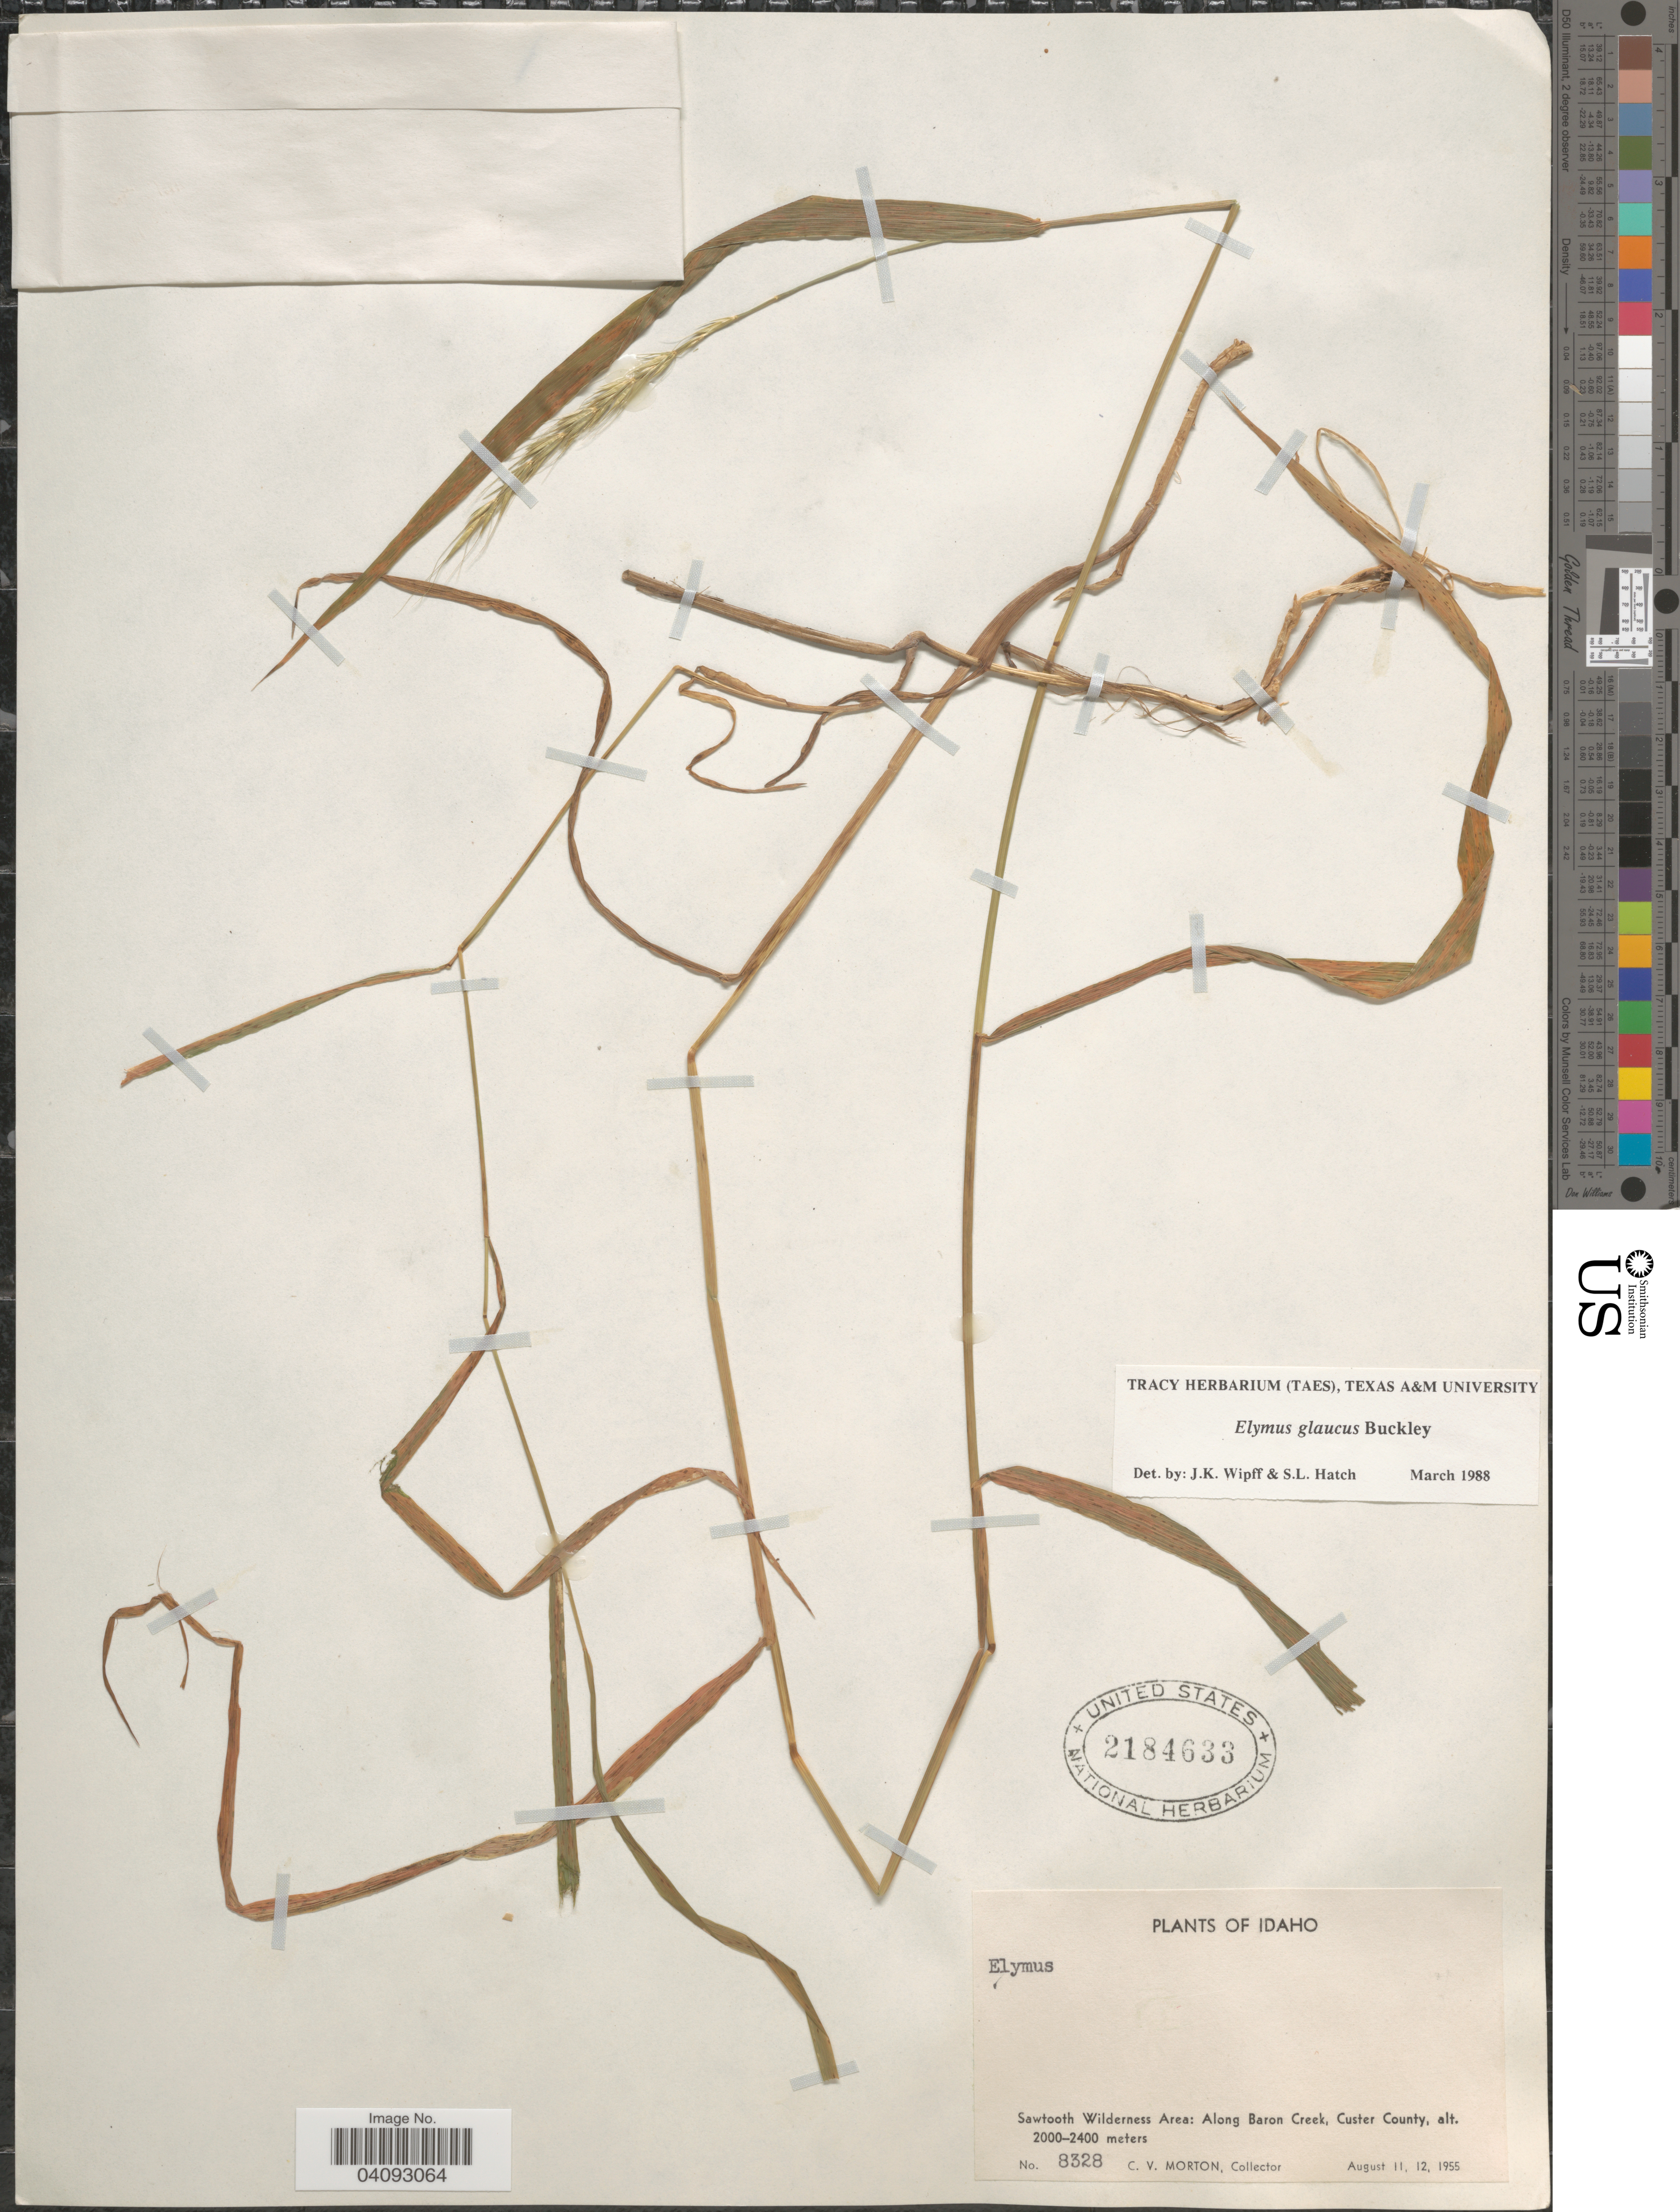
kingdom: Plantae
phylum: Tracheophyta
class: Liliopsida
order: Poales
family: Poaceae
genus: Elymus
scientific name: Elymus glaucus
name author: Buckley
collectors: C. V. Morton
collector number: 8328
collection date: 1955-08-11/1955-08-12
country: United States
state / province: Idaho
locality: Sawtooth Wilderness Area: Along Baron Creek, Custer County.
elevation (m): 2000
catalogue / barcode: US 2184633